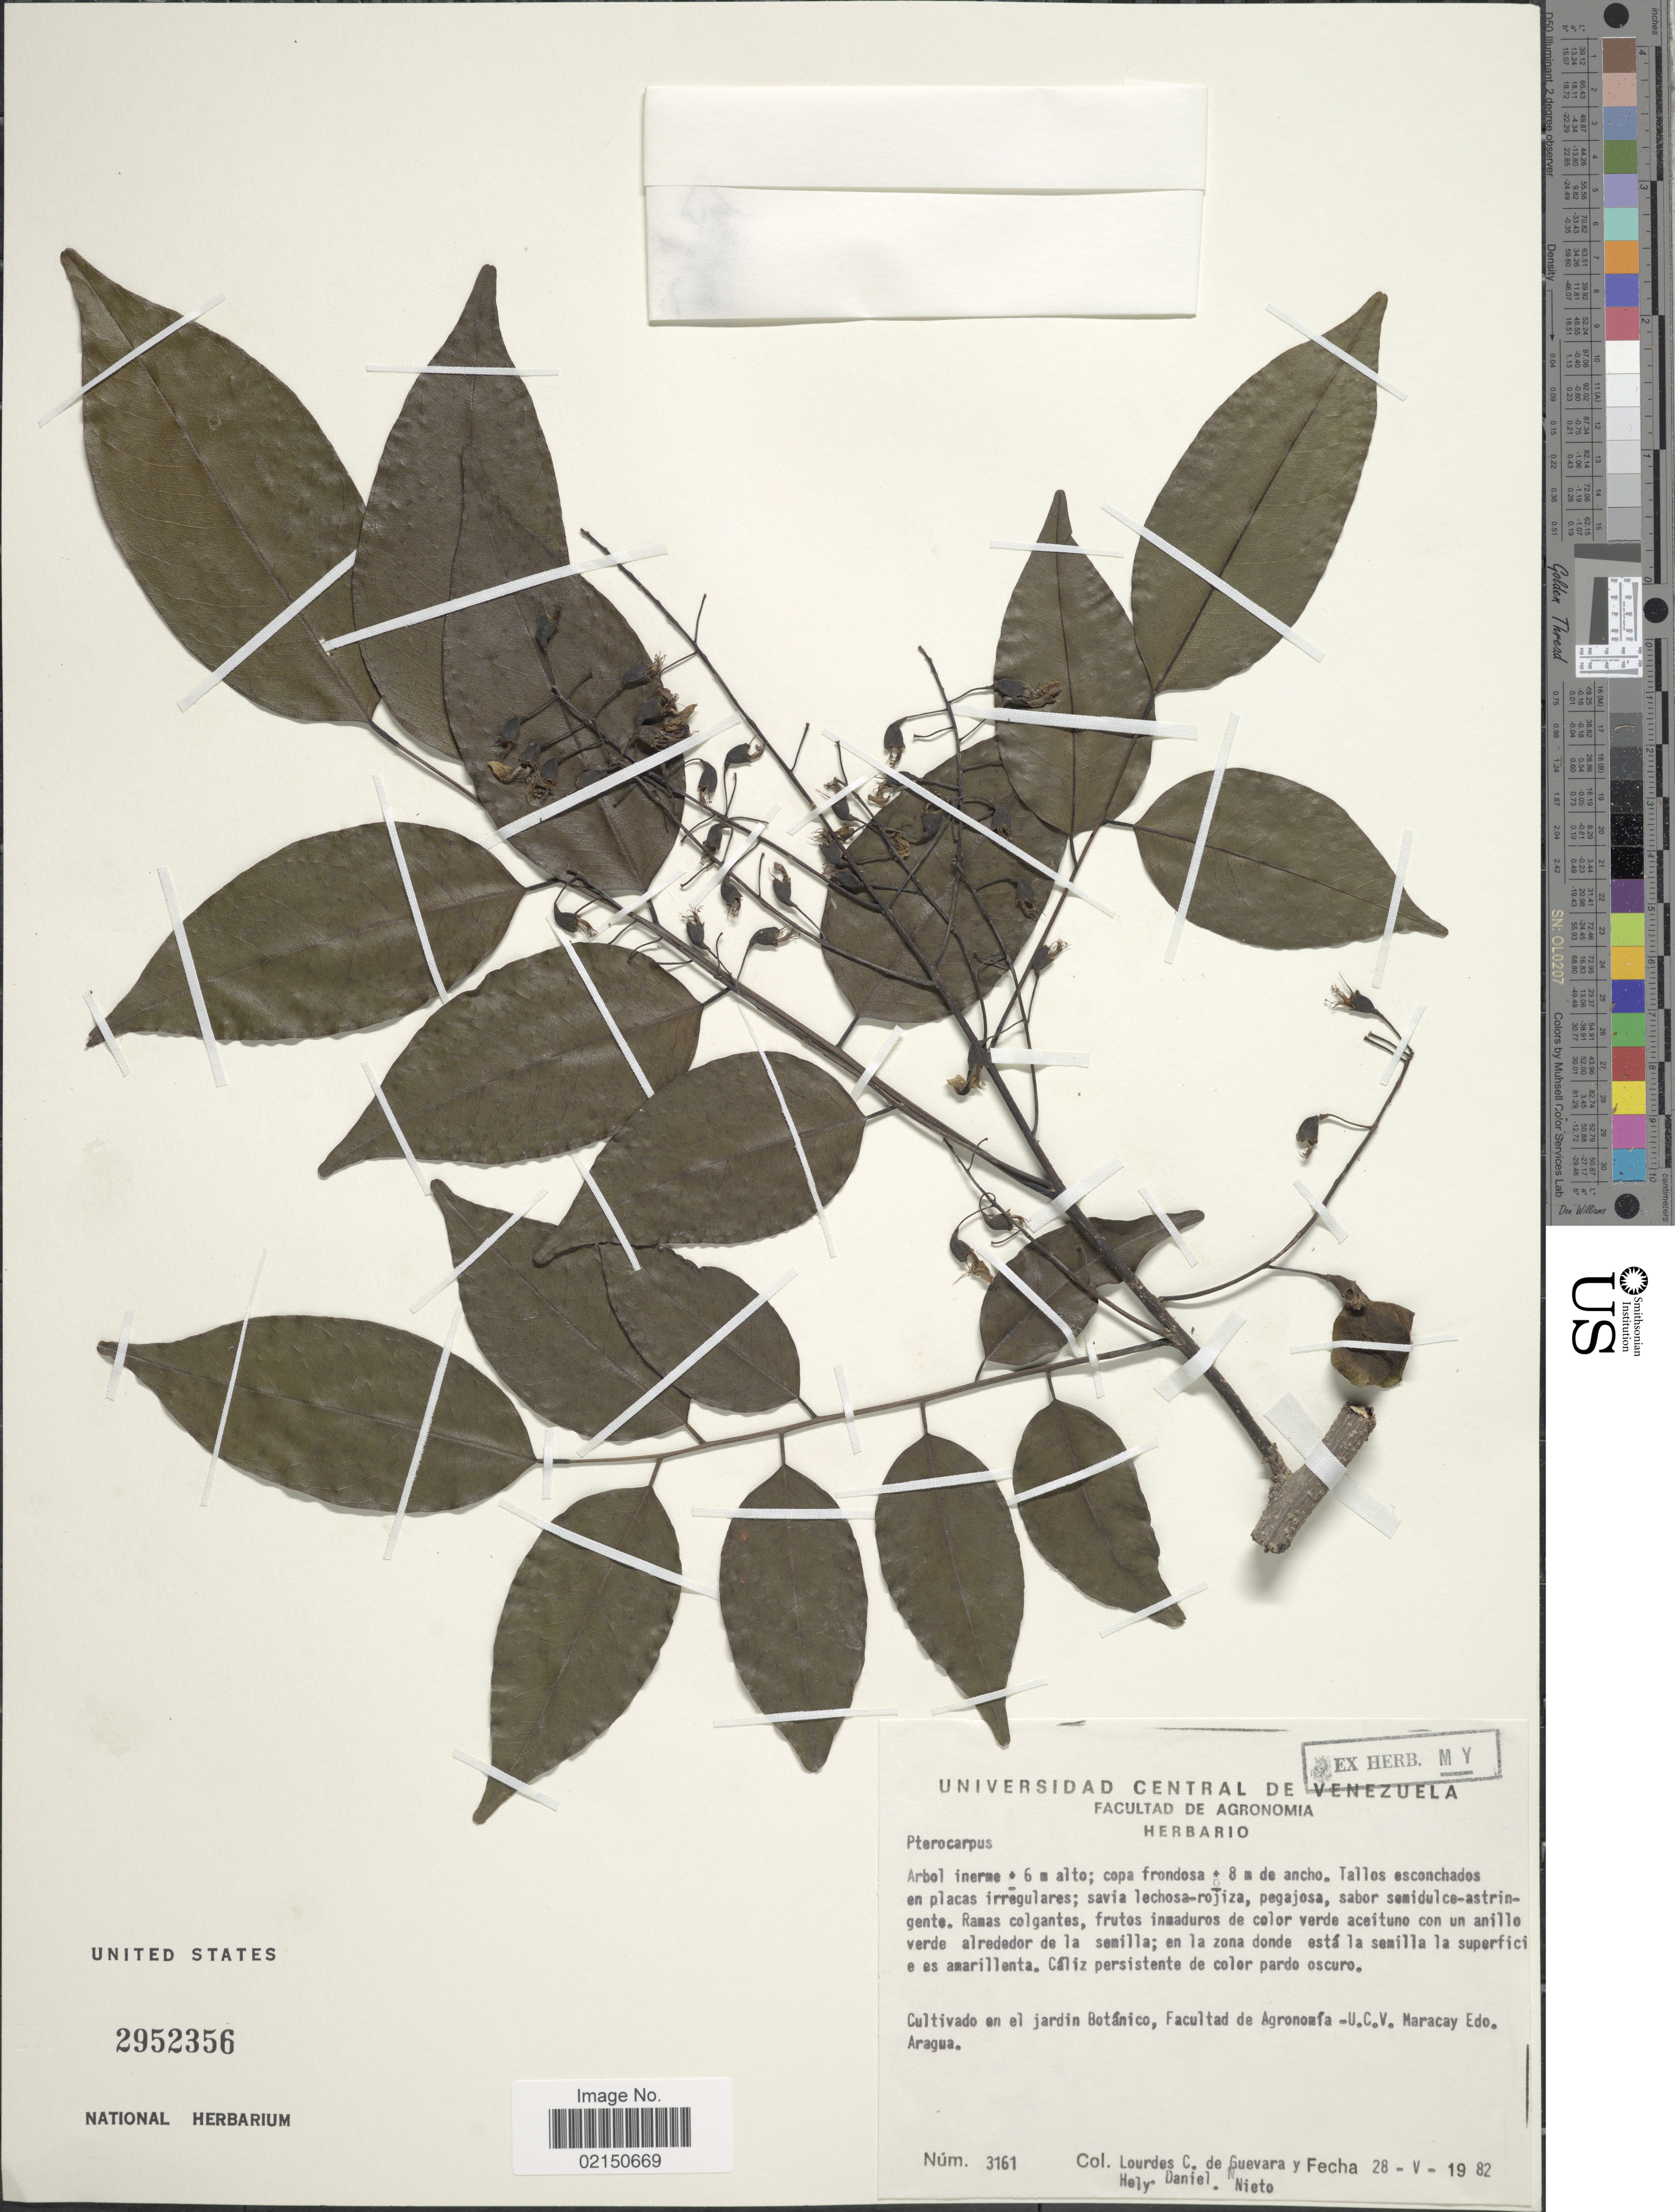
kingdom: Plantae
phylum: Tracheophyta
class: Magnoliopsida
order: Fabales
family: Fabaceae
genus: Pterocarpus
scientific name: Pterocarpus sp.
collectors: L. De Guevara & H. Nieto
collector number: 3161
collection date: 1982-05-28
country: Venezuela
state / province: Aragua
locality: Jardin Botánico, Facultad de Agronomía -U.C.V. Maracay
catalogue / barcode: US 2952356